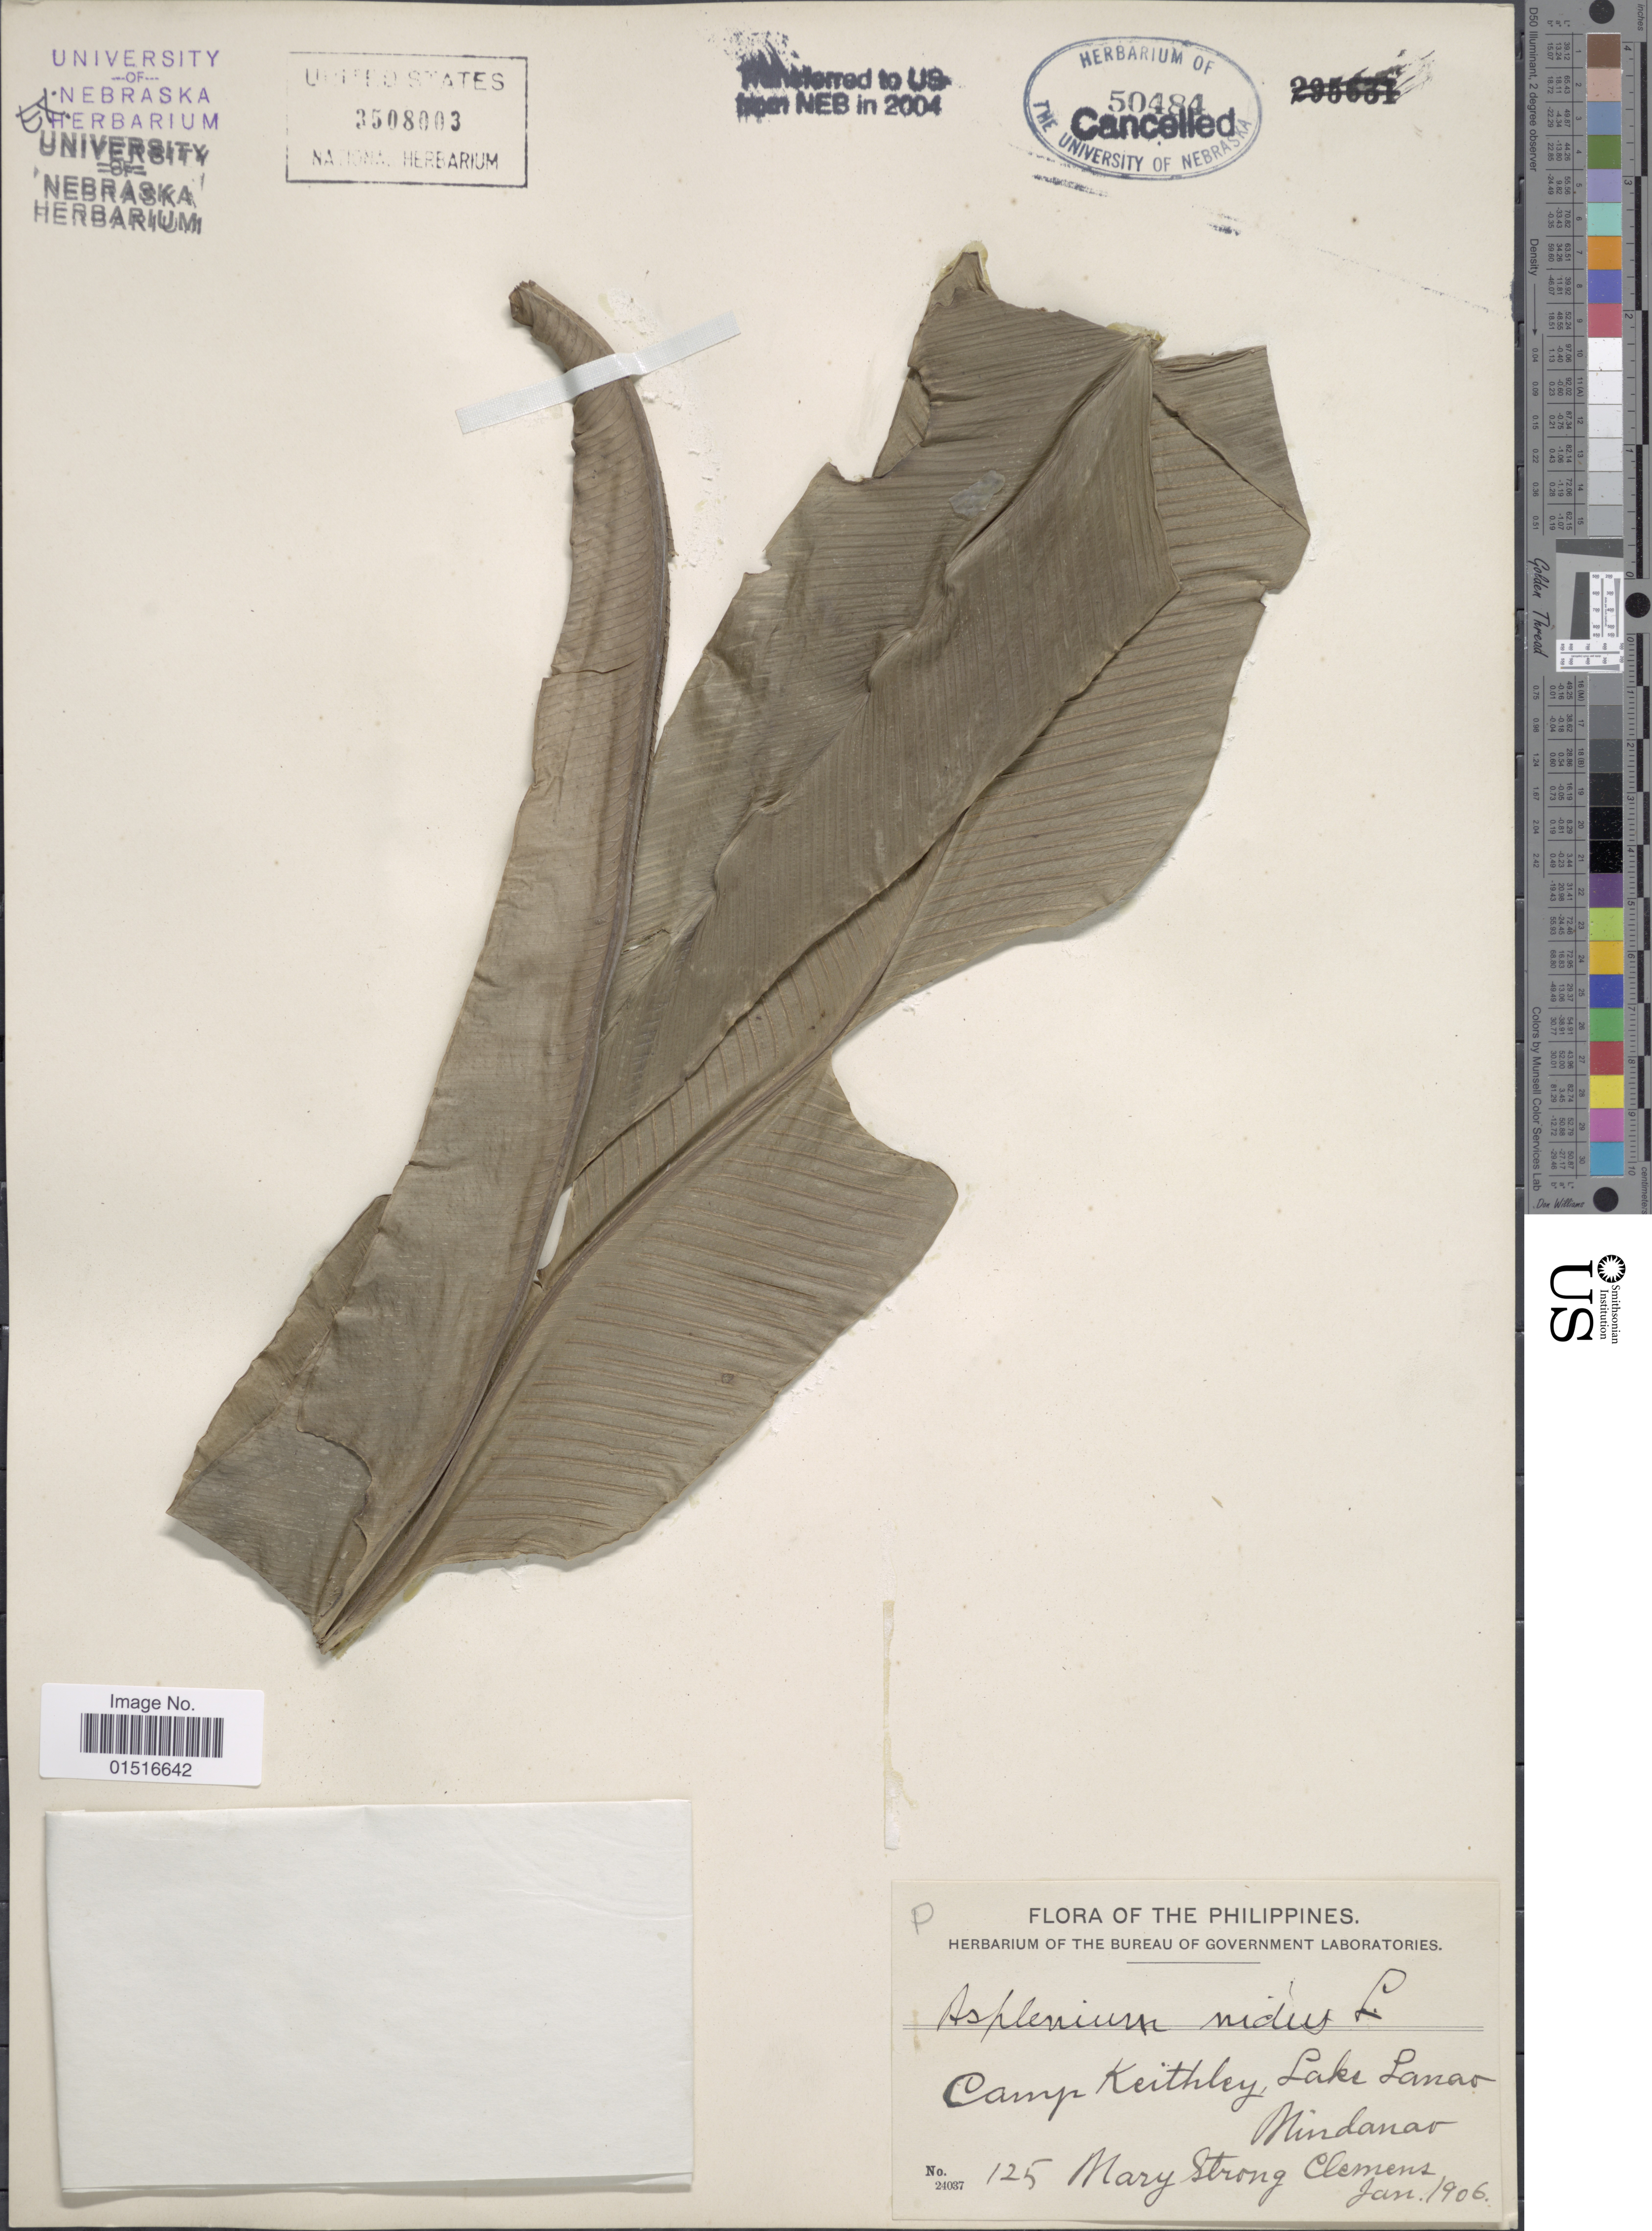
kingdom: Plantae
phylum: Tracheophyta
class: Polypodiopsida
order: Polypodiales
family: Aspleniaceae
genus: Asplenium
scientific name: Asplenium nidus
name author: L.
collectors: M. S. Clemens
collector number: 125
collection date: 1906-01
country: Philippines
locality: Camp Keithley, Lake Lanao, Mindanao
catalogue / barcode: US 3508003